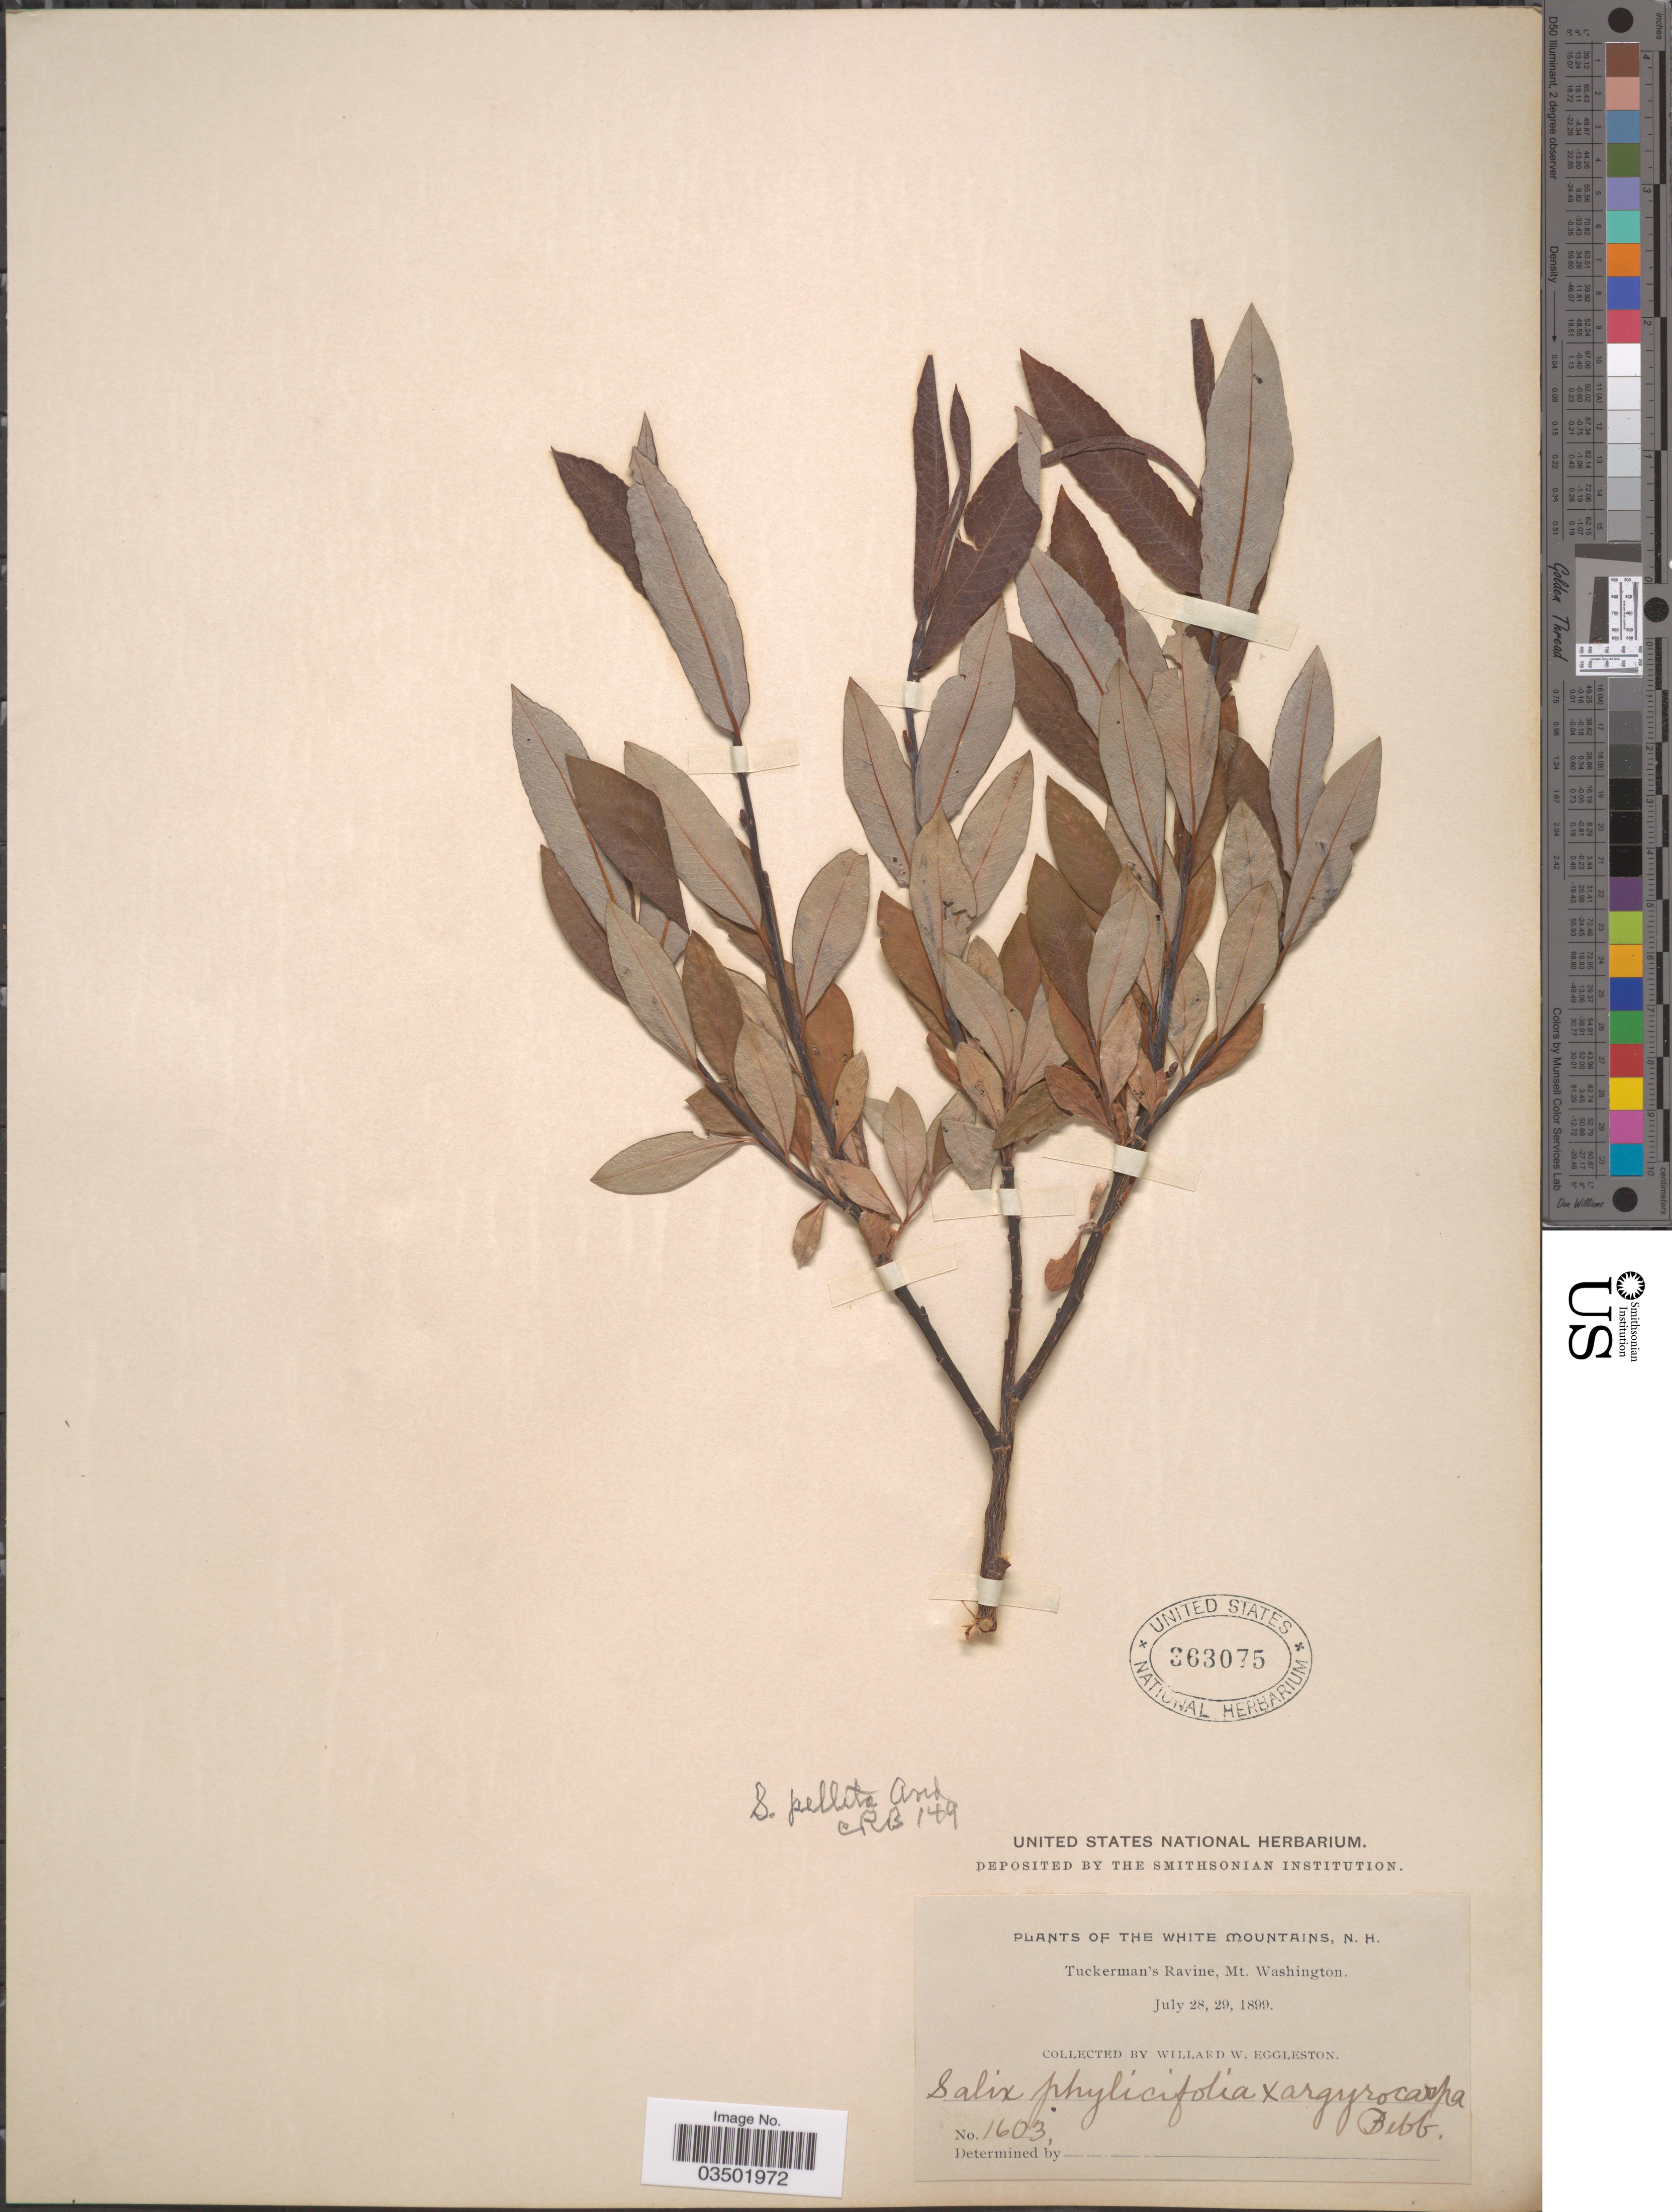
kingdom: Plantae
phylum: Tracheophyta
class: Magnoliopsida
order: Malpighiales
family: Salicaceae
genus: Salix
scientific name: Salix pellita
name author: (Andersson) Bebb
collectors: W. W. Eggleston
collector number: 1603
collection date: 1899-07-28/1899-07-29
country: United States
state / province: New Hampshire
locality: White Mountains, Tuckerman's Ravine, Mt. Washington.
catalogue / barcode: US 363075